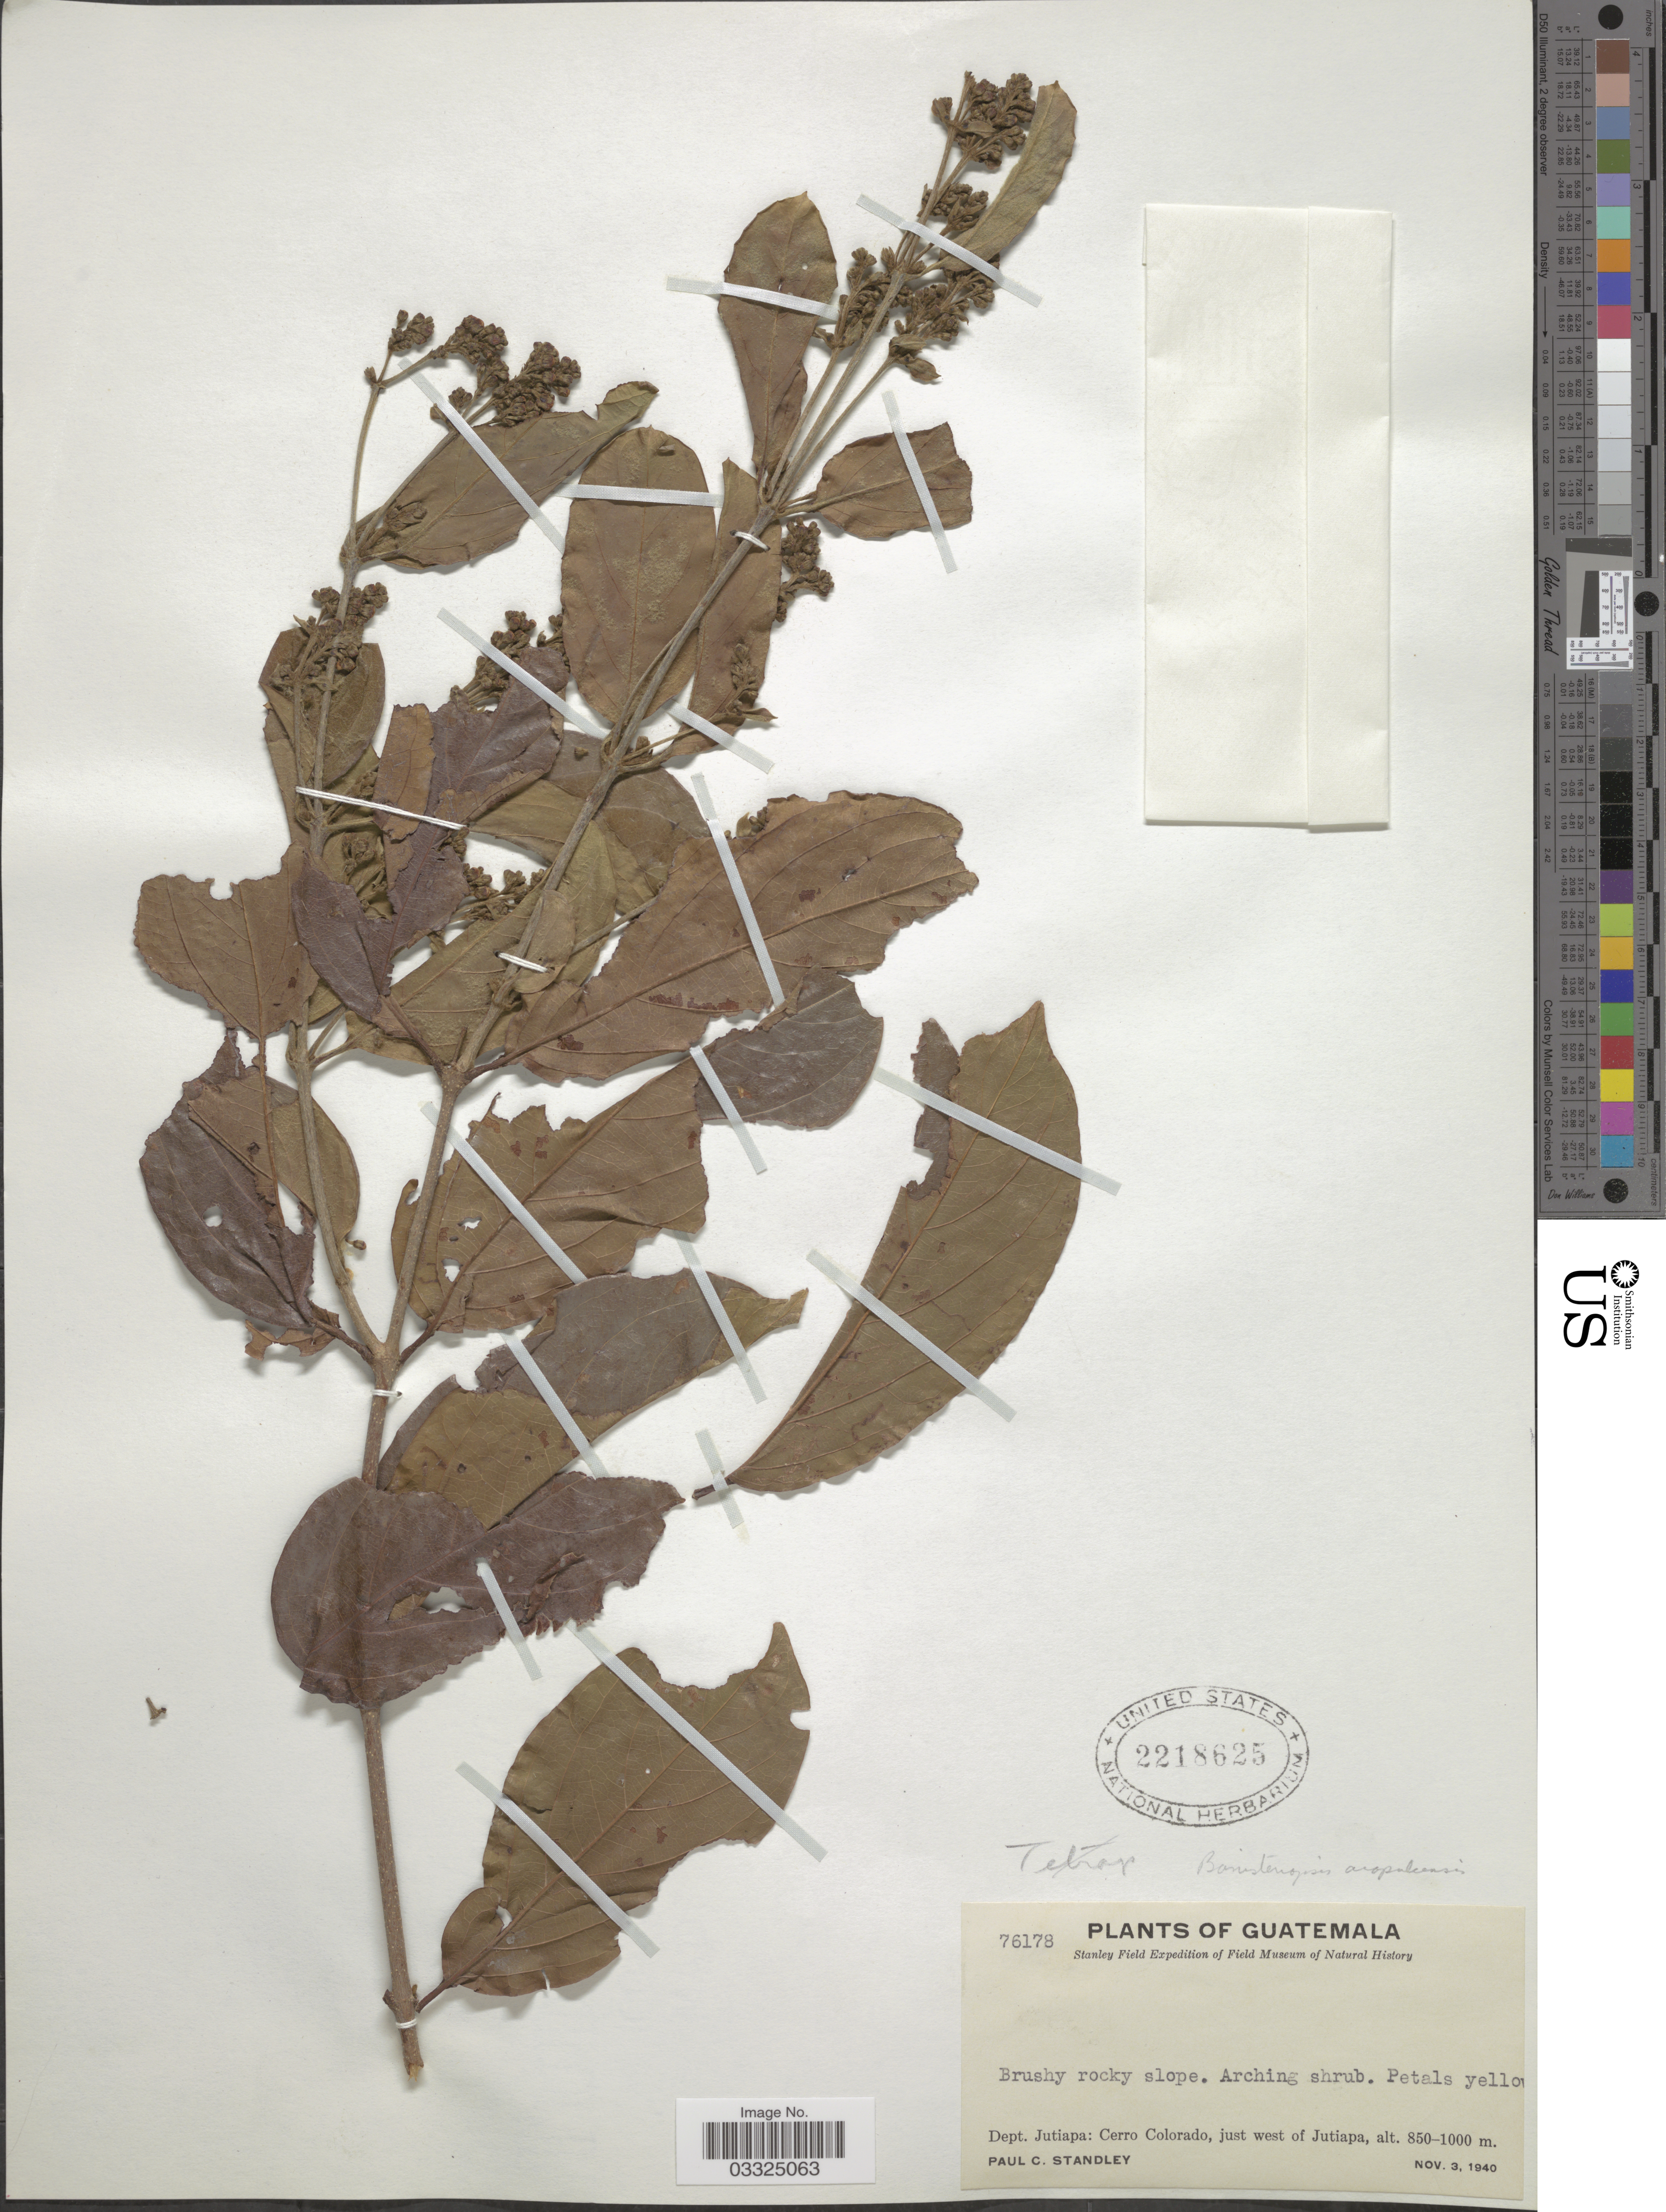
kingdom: Plantae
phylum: Tracheophyta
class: Magnoliopsida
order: Malpighiales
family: Malpighiaceae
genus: Bronwenia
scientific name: Bronwenia acapulcensis var. acapulcensis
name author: (Rose) W.R. Anderson & C. Davis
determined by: Strong, Mark T., (BOT), Smithsonian Institution - National Museum of Natural History (UNITED STATES)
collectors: P. C. Standley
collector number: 76178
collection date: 1940-11-03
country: Guatemala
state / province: Jutiapa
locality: Dept. Jutiapa: Cerro Colorado, just west of Jutiapa.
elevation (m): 850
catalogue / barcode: US 2218625